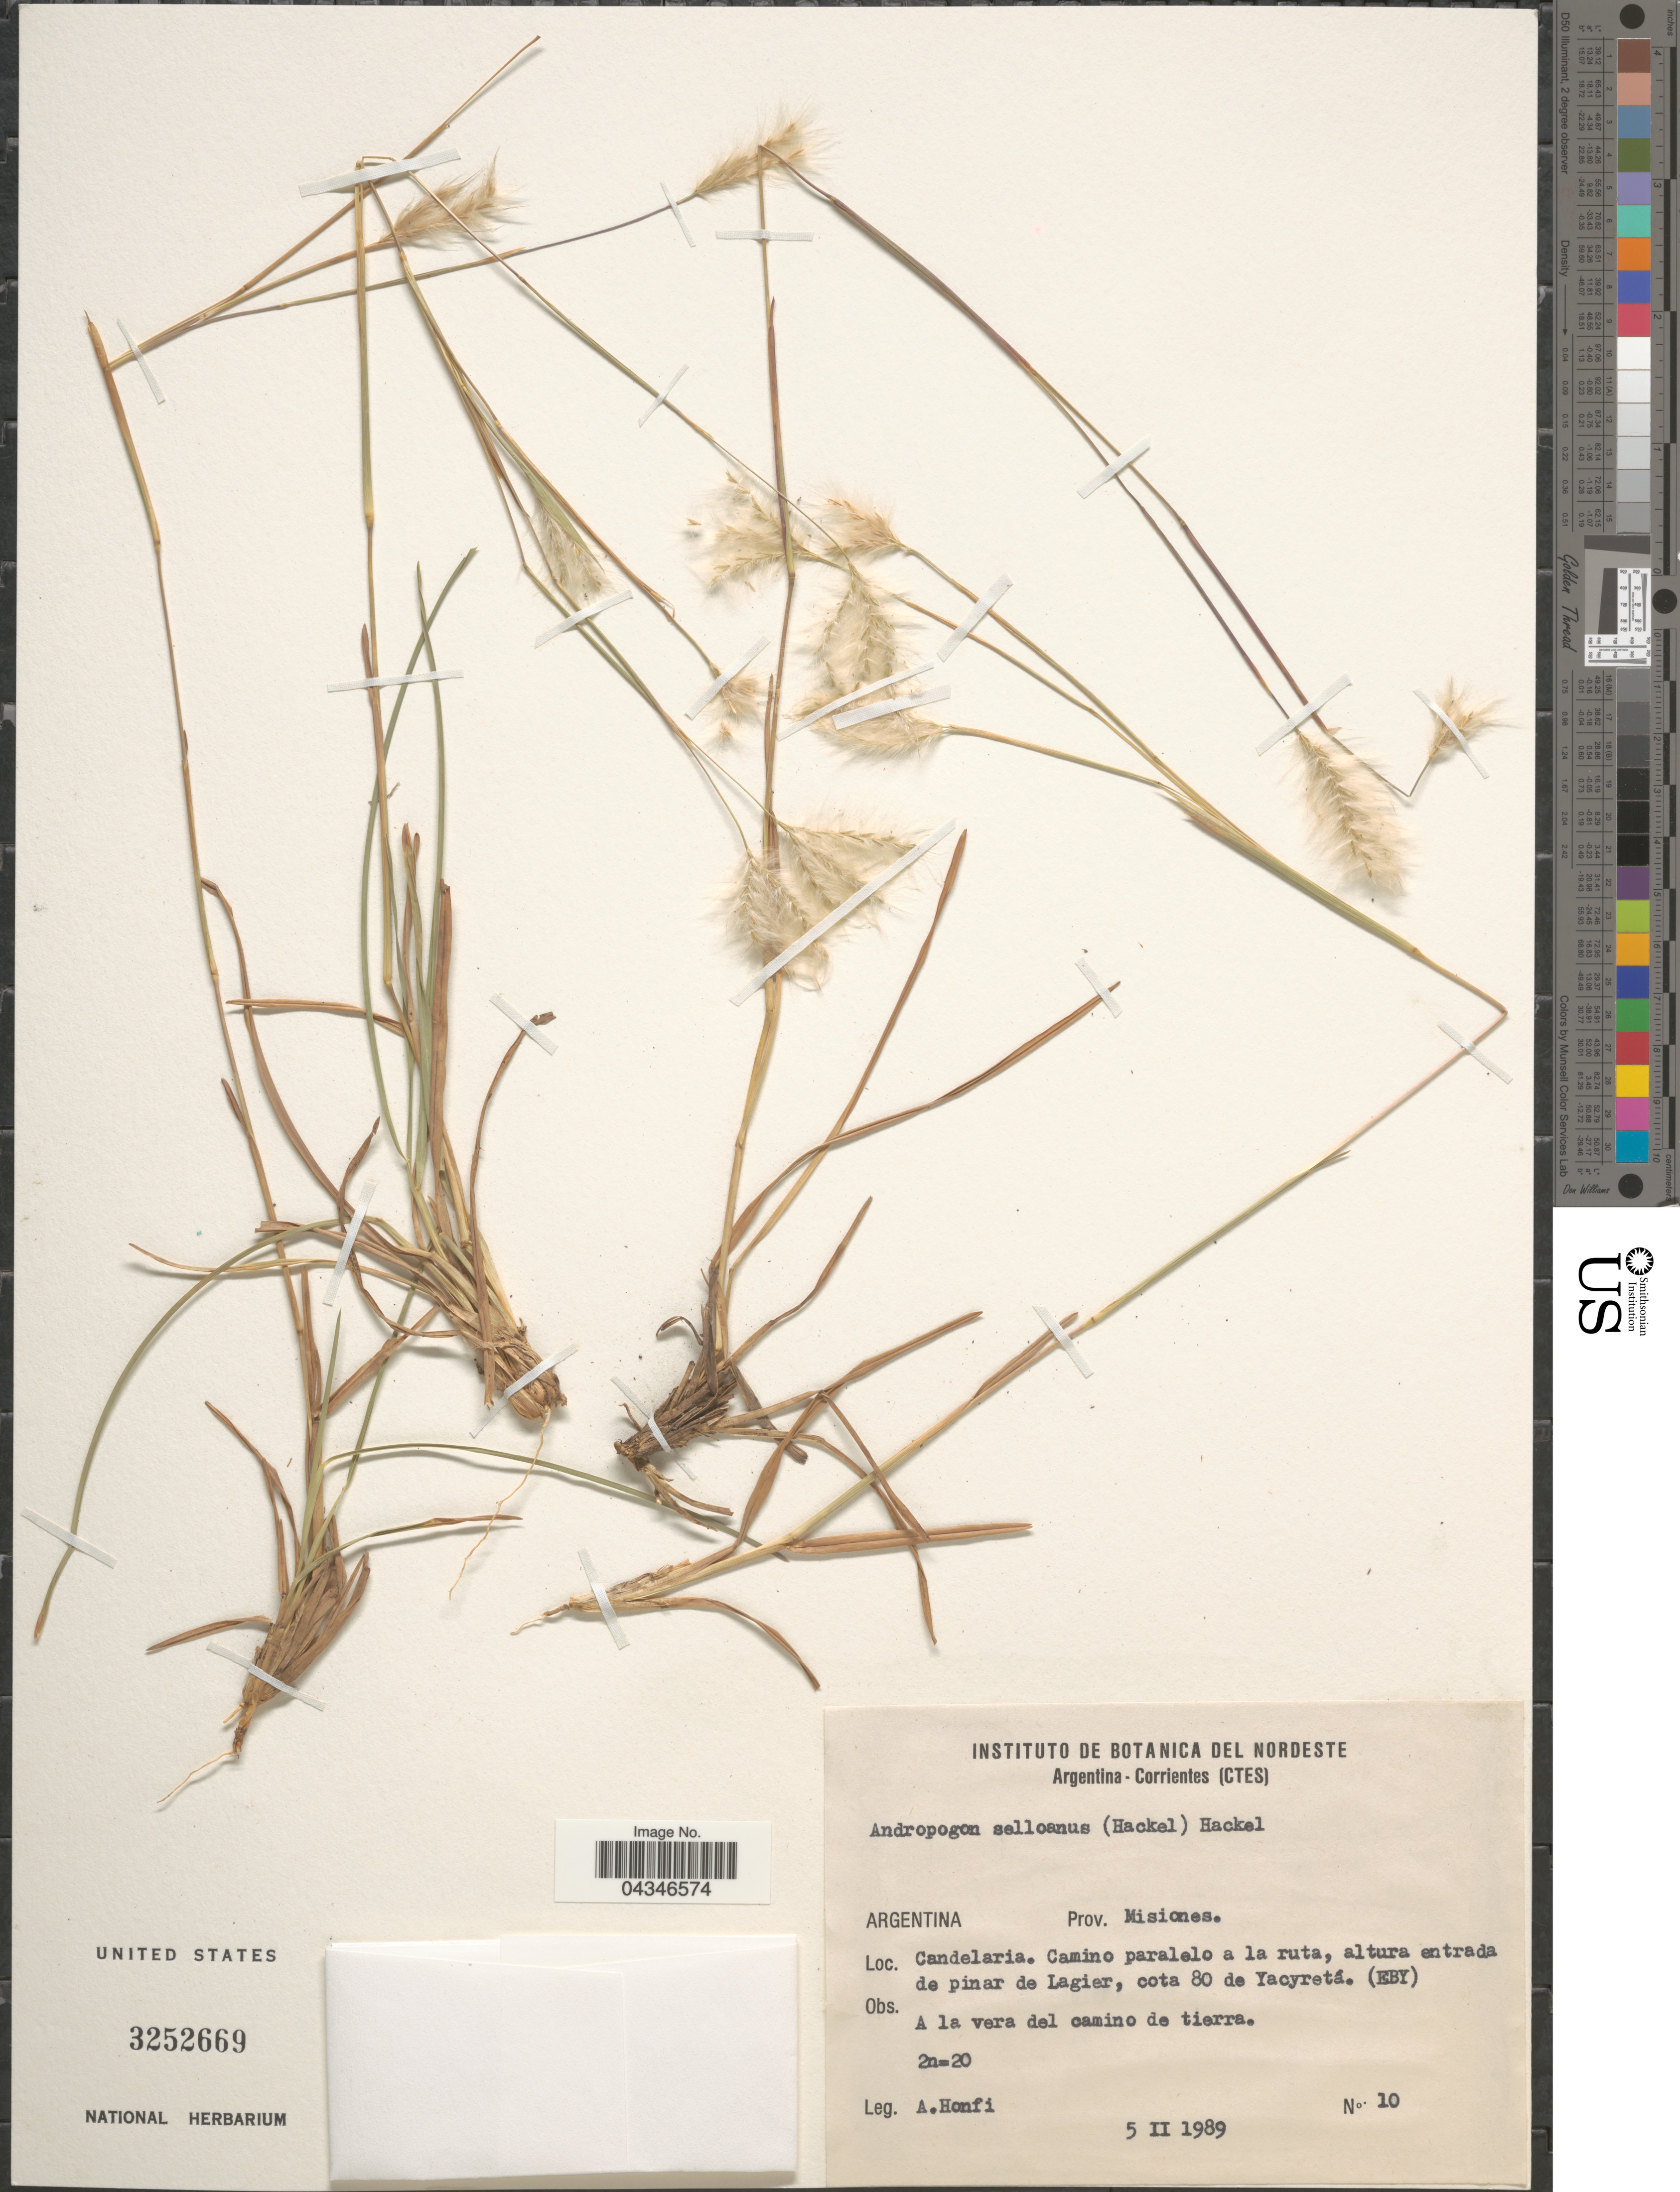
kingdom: Plantae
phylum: Tracheophyta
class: Liliopsida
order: Poales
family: Poaceae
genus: Andropogon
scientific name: Andropogon selloanus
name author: (Hack.) Hack.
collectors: A. Honfi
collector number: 10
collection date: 1989-02-05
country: Argentina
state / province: Misiones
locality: Candelaria. Camino paralelo a la ruta, altura entrada de pinar de Lagier, cota 80 de Yacyretá.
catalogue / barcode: US 3252669